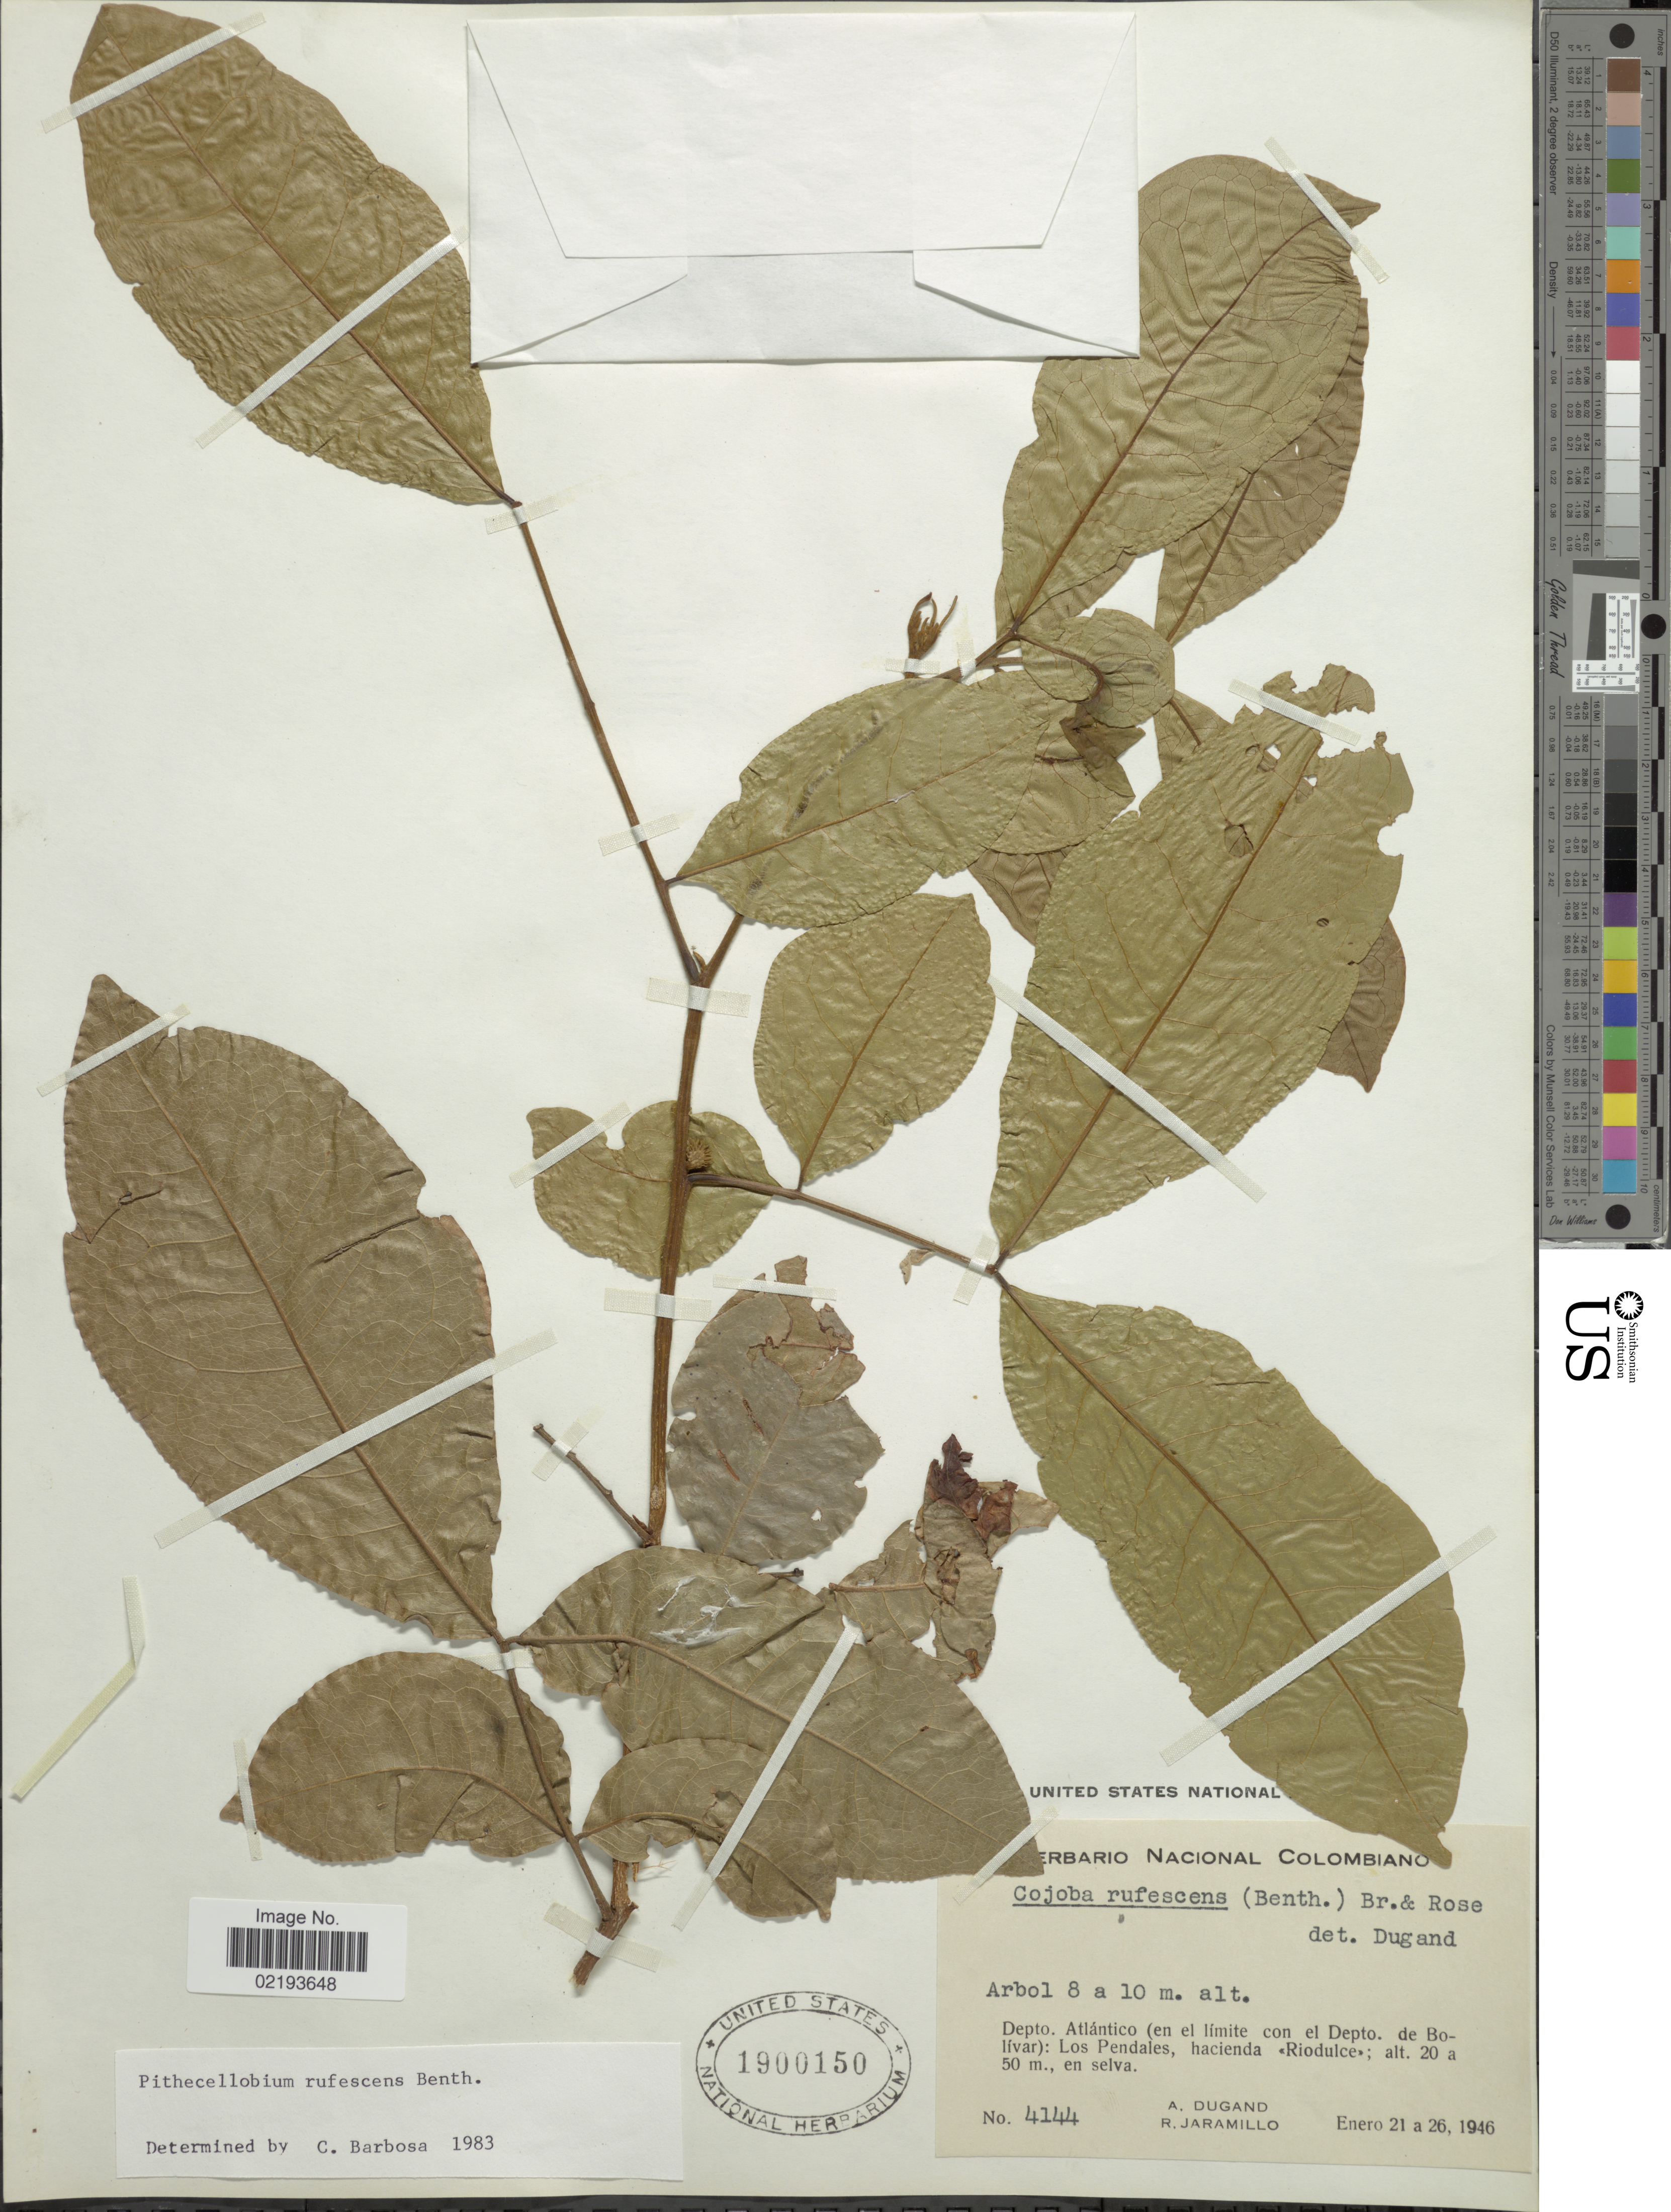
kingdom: Plantae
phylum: Tracheophyta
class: Magnoliopsida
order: Fabales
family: Fabaceae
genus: Cojoba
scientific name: Cojoba rufescens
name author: (Benth.) Britton & Rose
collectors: A. Dugand & R. Jaramillo M.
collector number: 4144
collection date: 1946-01-21/1946-01-26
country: Colombia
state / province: Atlántico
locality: Depto. Atlántico (en el límite con el Depto. de Bolívar): Los Pendales, hacienda <<Riodulce>>., en selva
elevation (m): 20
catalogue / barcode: US 1900150